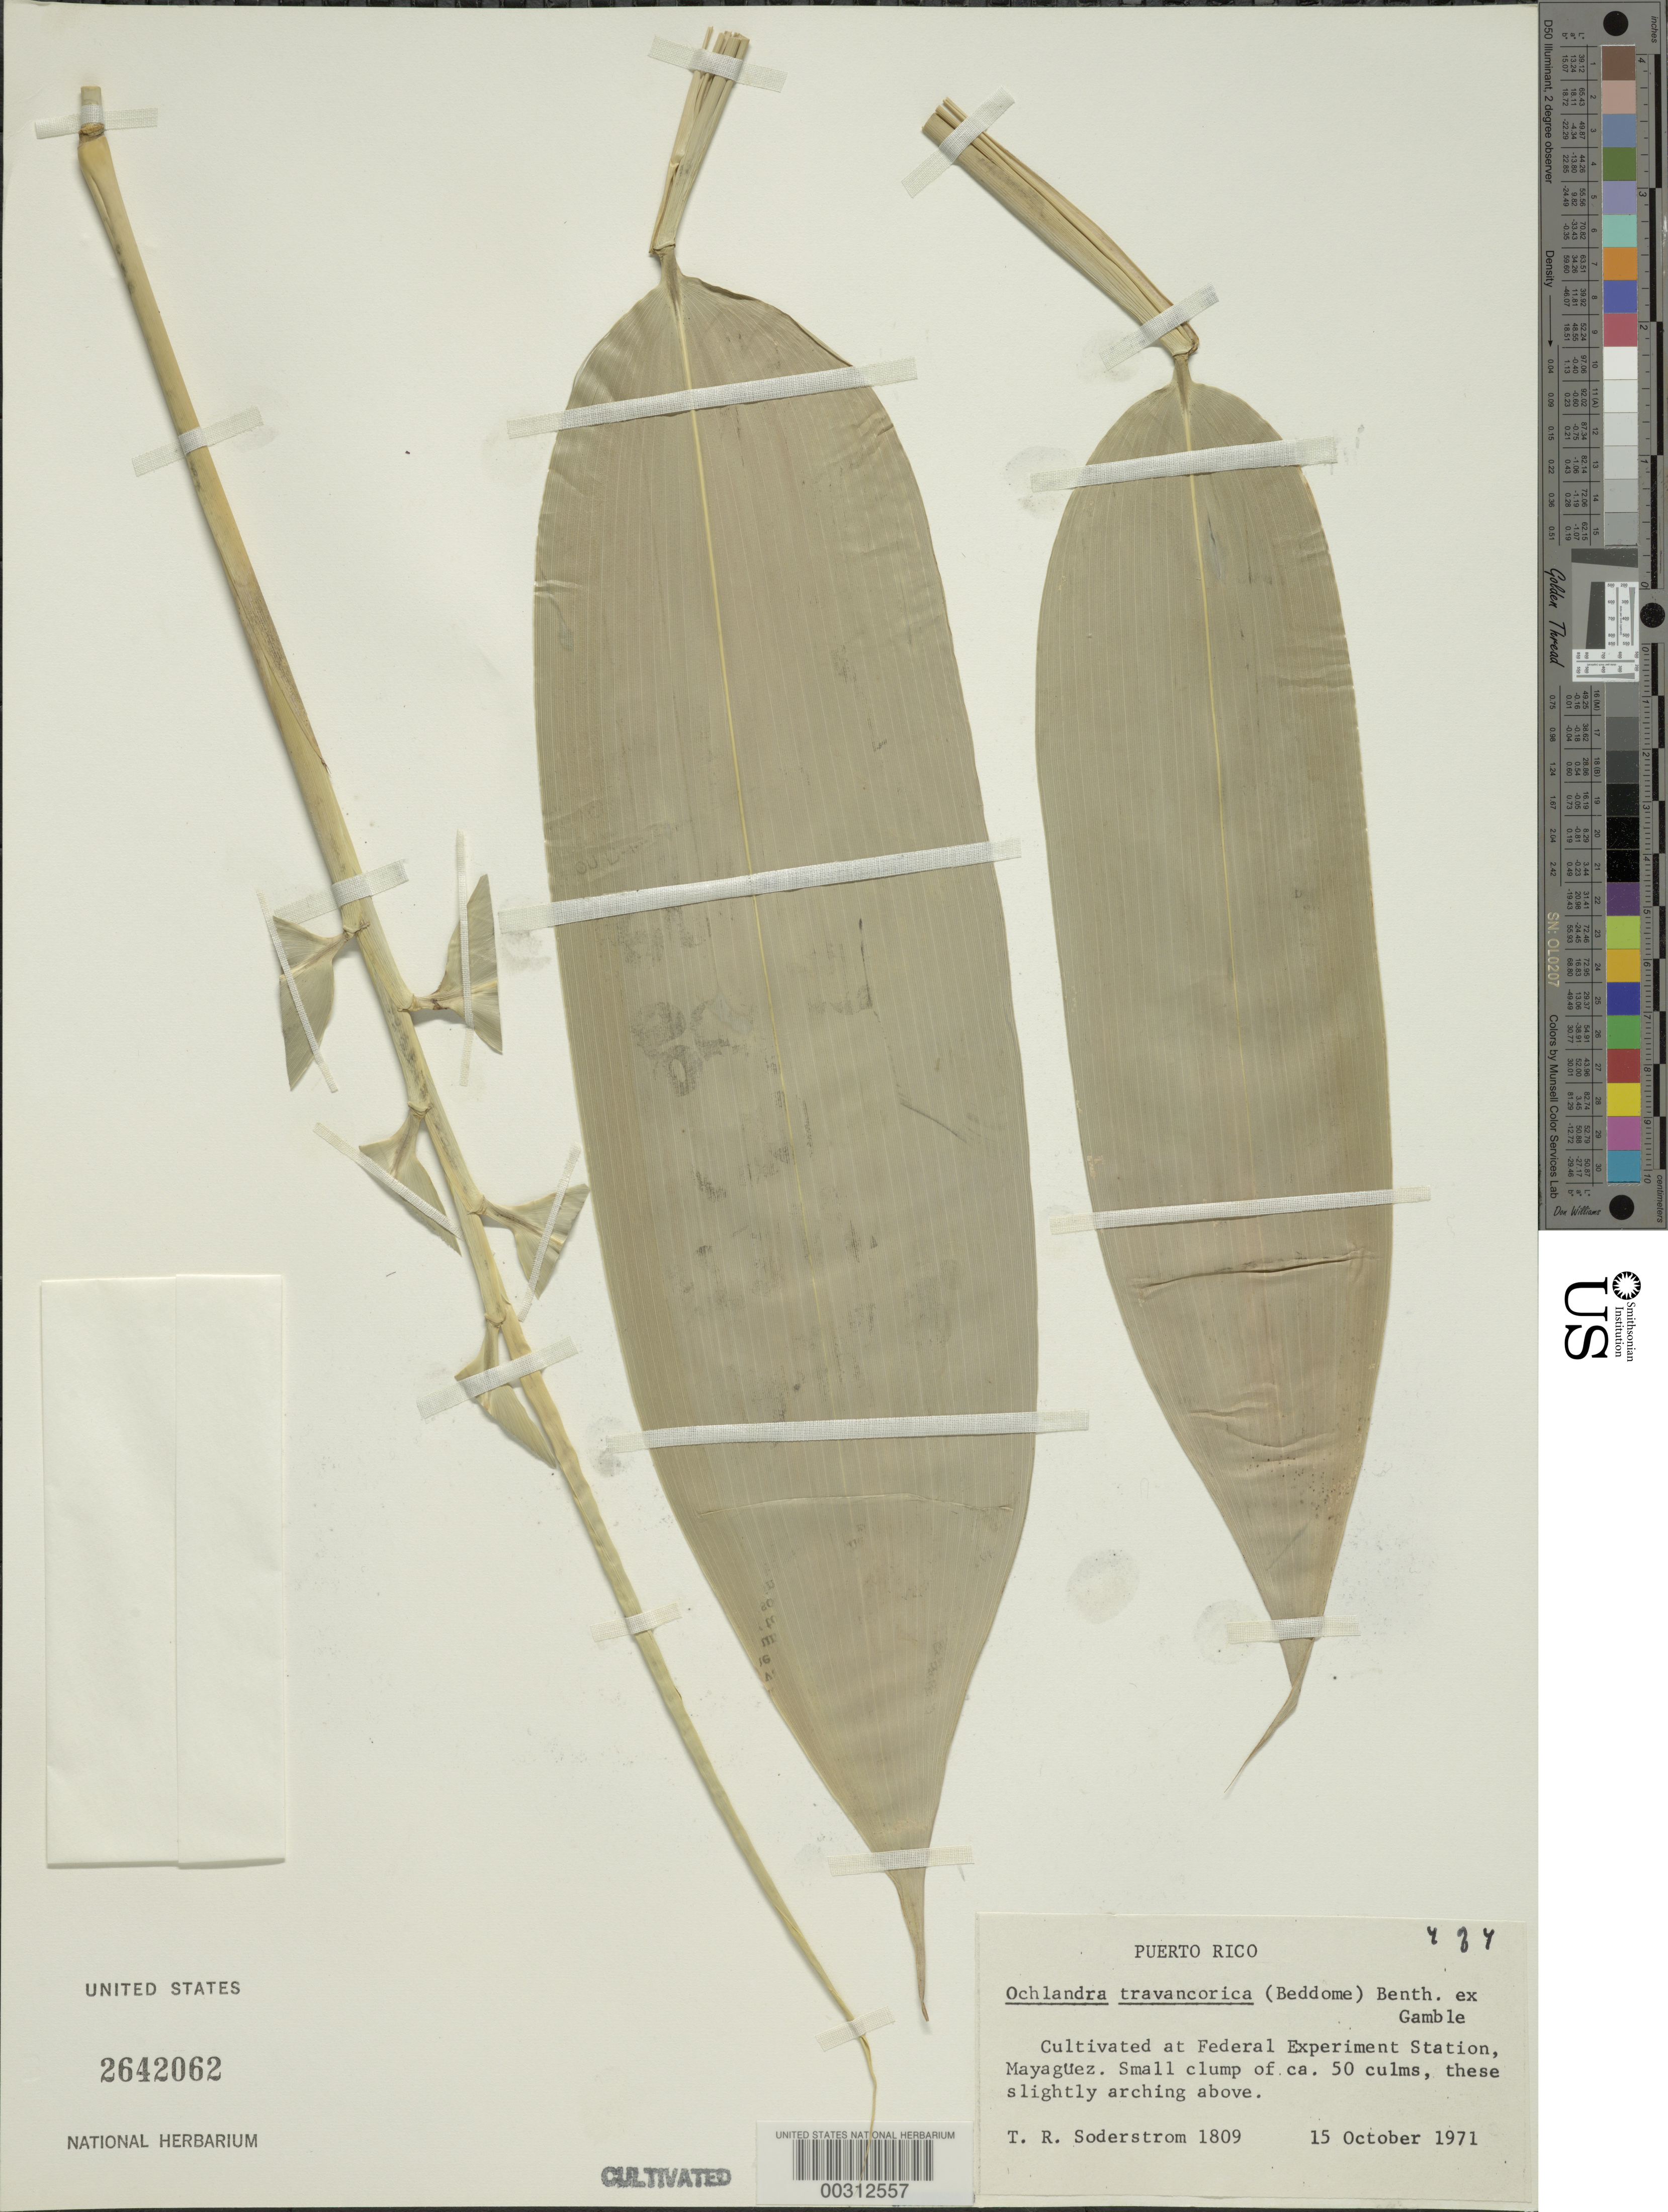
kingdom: Plantae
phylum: Tracheophyta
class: Liliopsida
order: Poales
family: Poaceae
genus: Ochlandra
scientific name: Ochlandra travancorica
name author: (Bedd.) Benth. ex Gamble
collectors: T. R. Soderstrom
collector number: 1809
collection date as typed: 15 Oct 1971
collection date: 1971-10-15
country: Puerto Rico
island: Greater Antilles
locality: Fed. expt. sta., mayaguez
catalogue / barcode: US 2642062